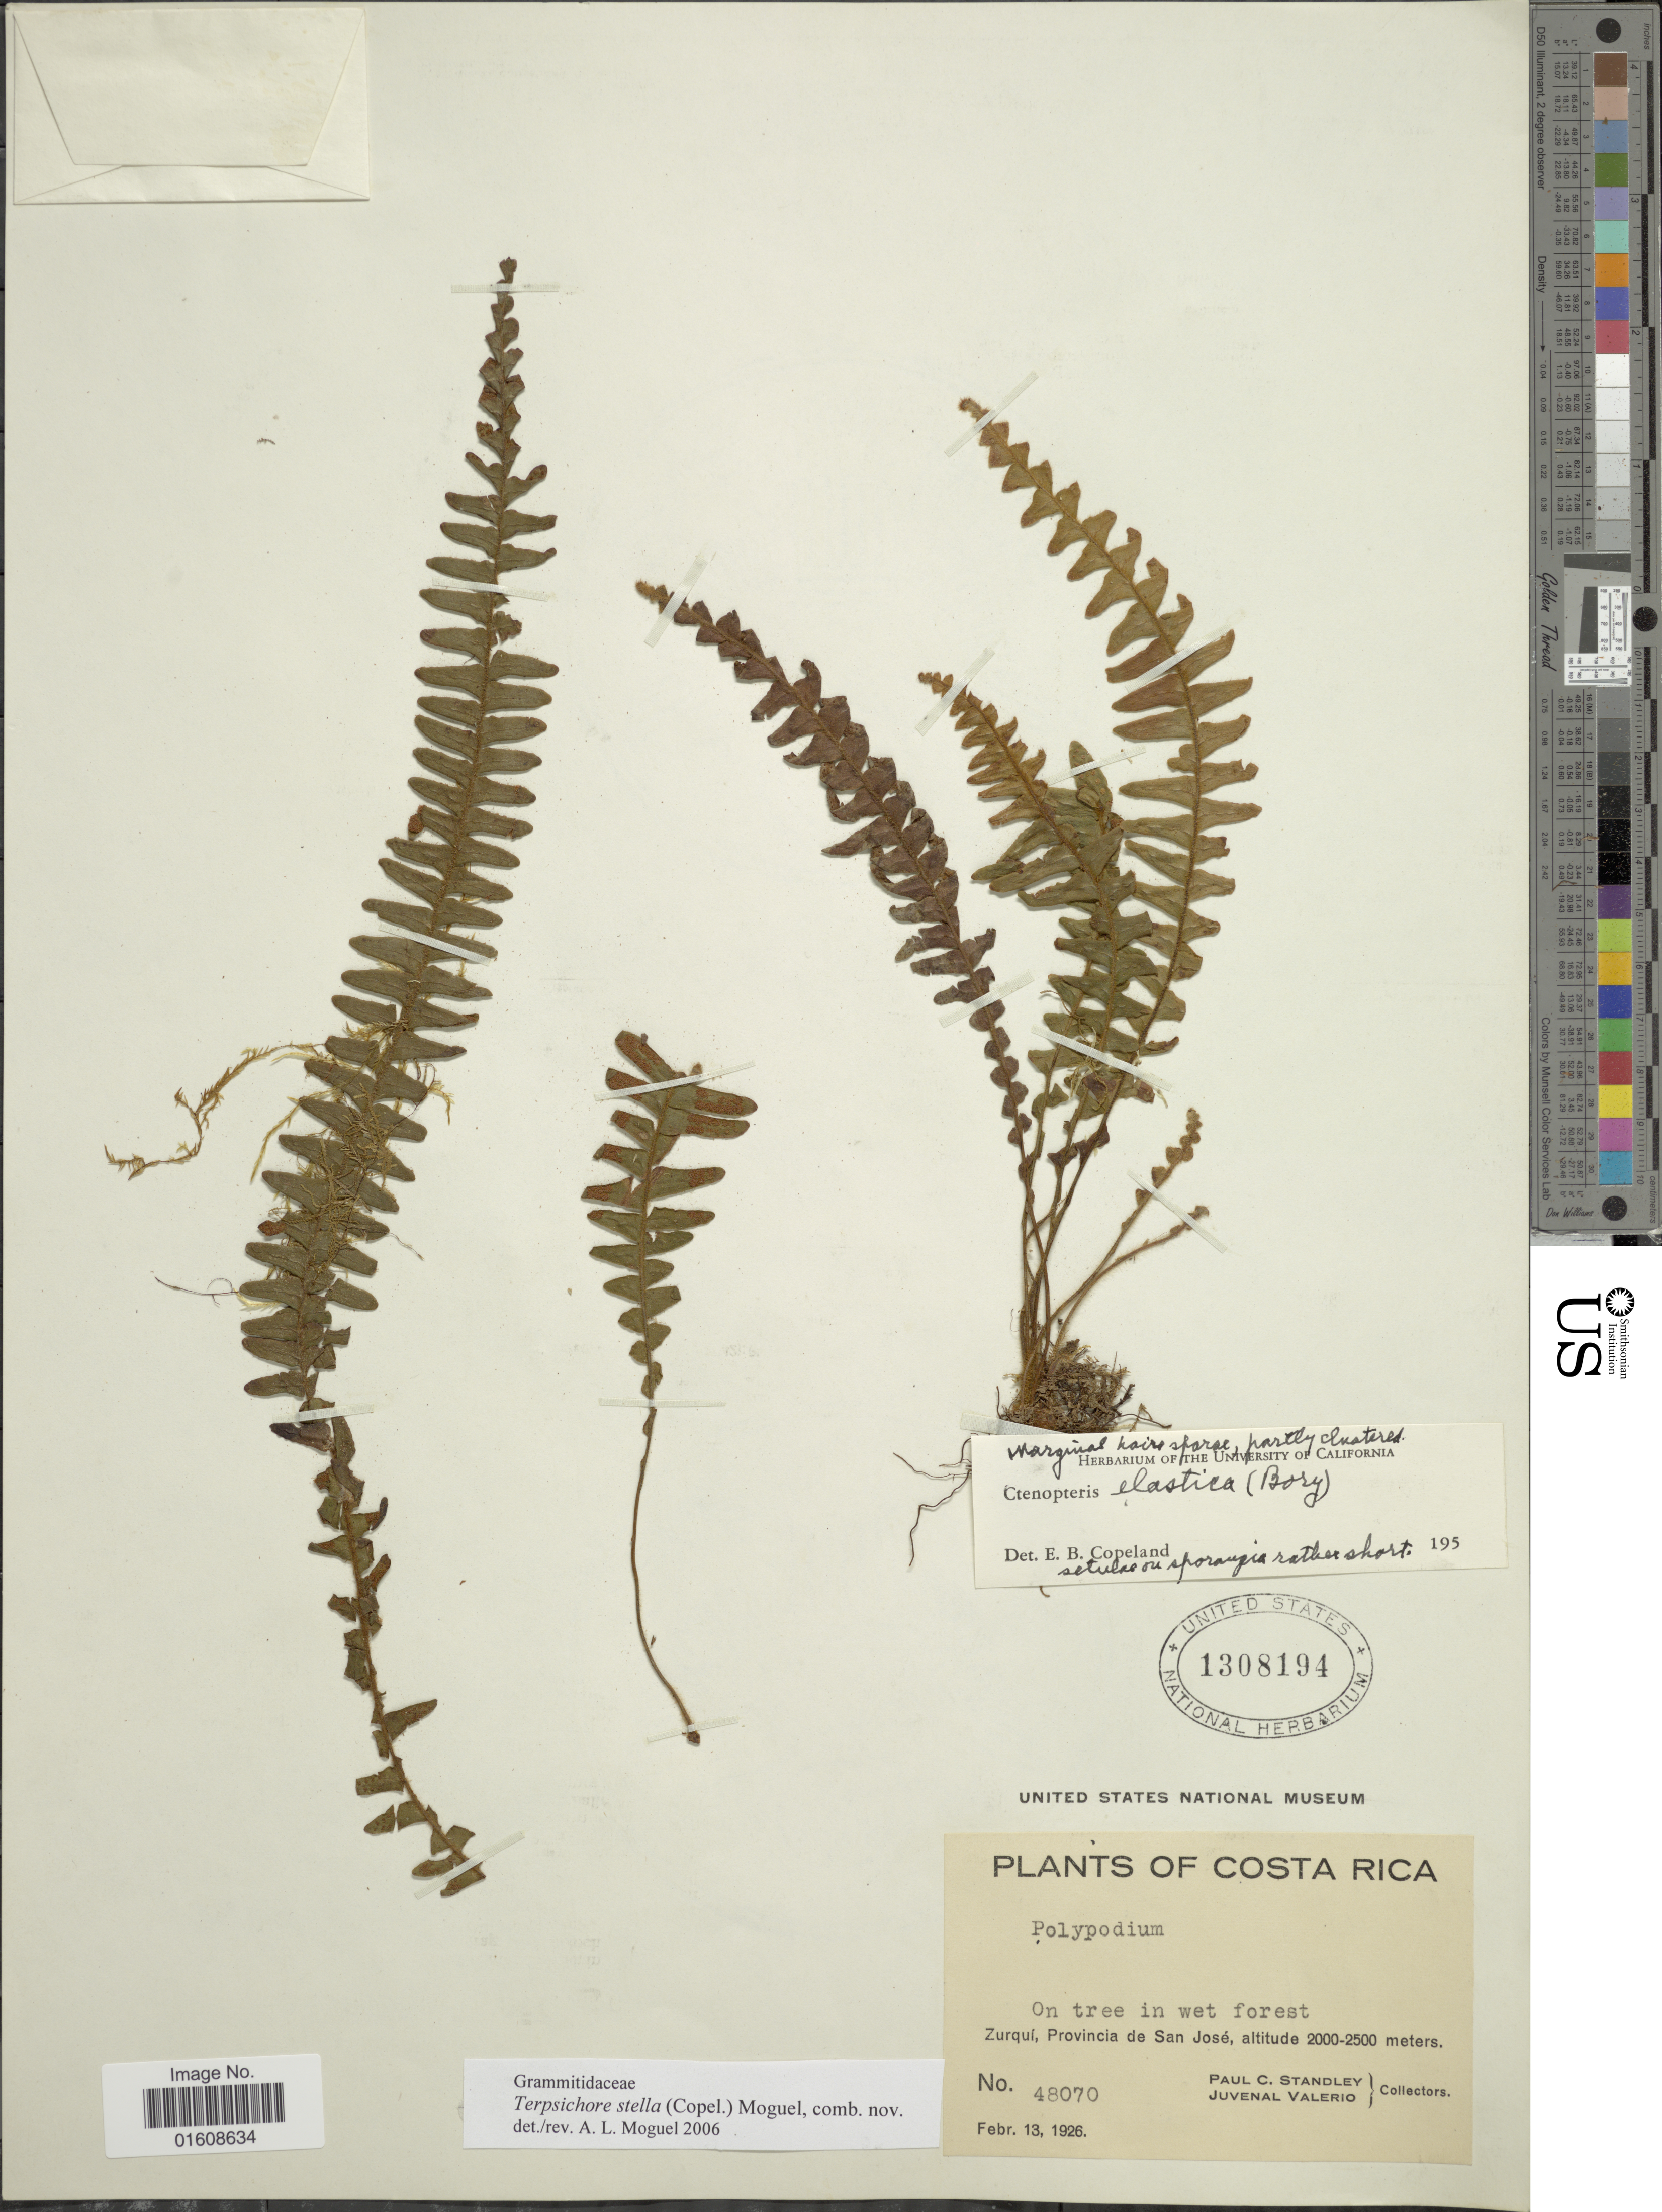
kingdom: Plantae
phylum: Tracheophyta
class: Polypodiopsida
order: Polypodiales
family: Polypodiaceae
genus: Alansmia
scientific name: Alansmia stella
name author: (Copel.) Moguel & M. Kessler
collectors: P. C. Standley & J. Valerio R.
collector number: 48070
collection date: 1926-02-13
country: Costa Rica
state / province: San José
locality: Zurquí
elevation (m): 2000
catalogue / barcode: US 1308194